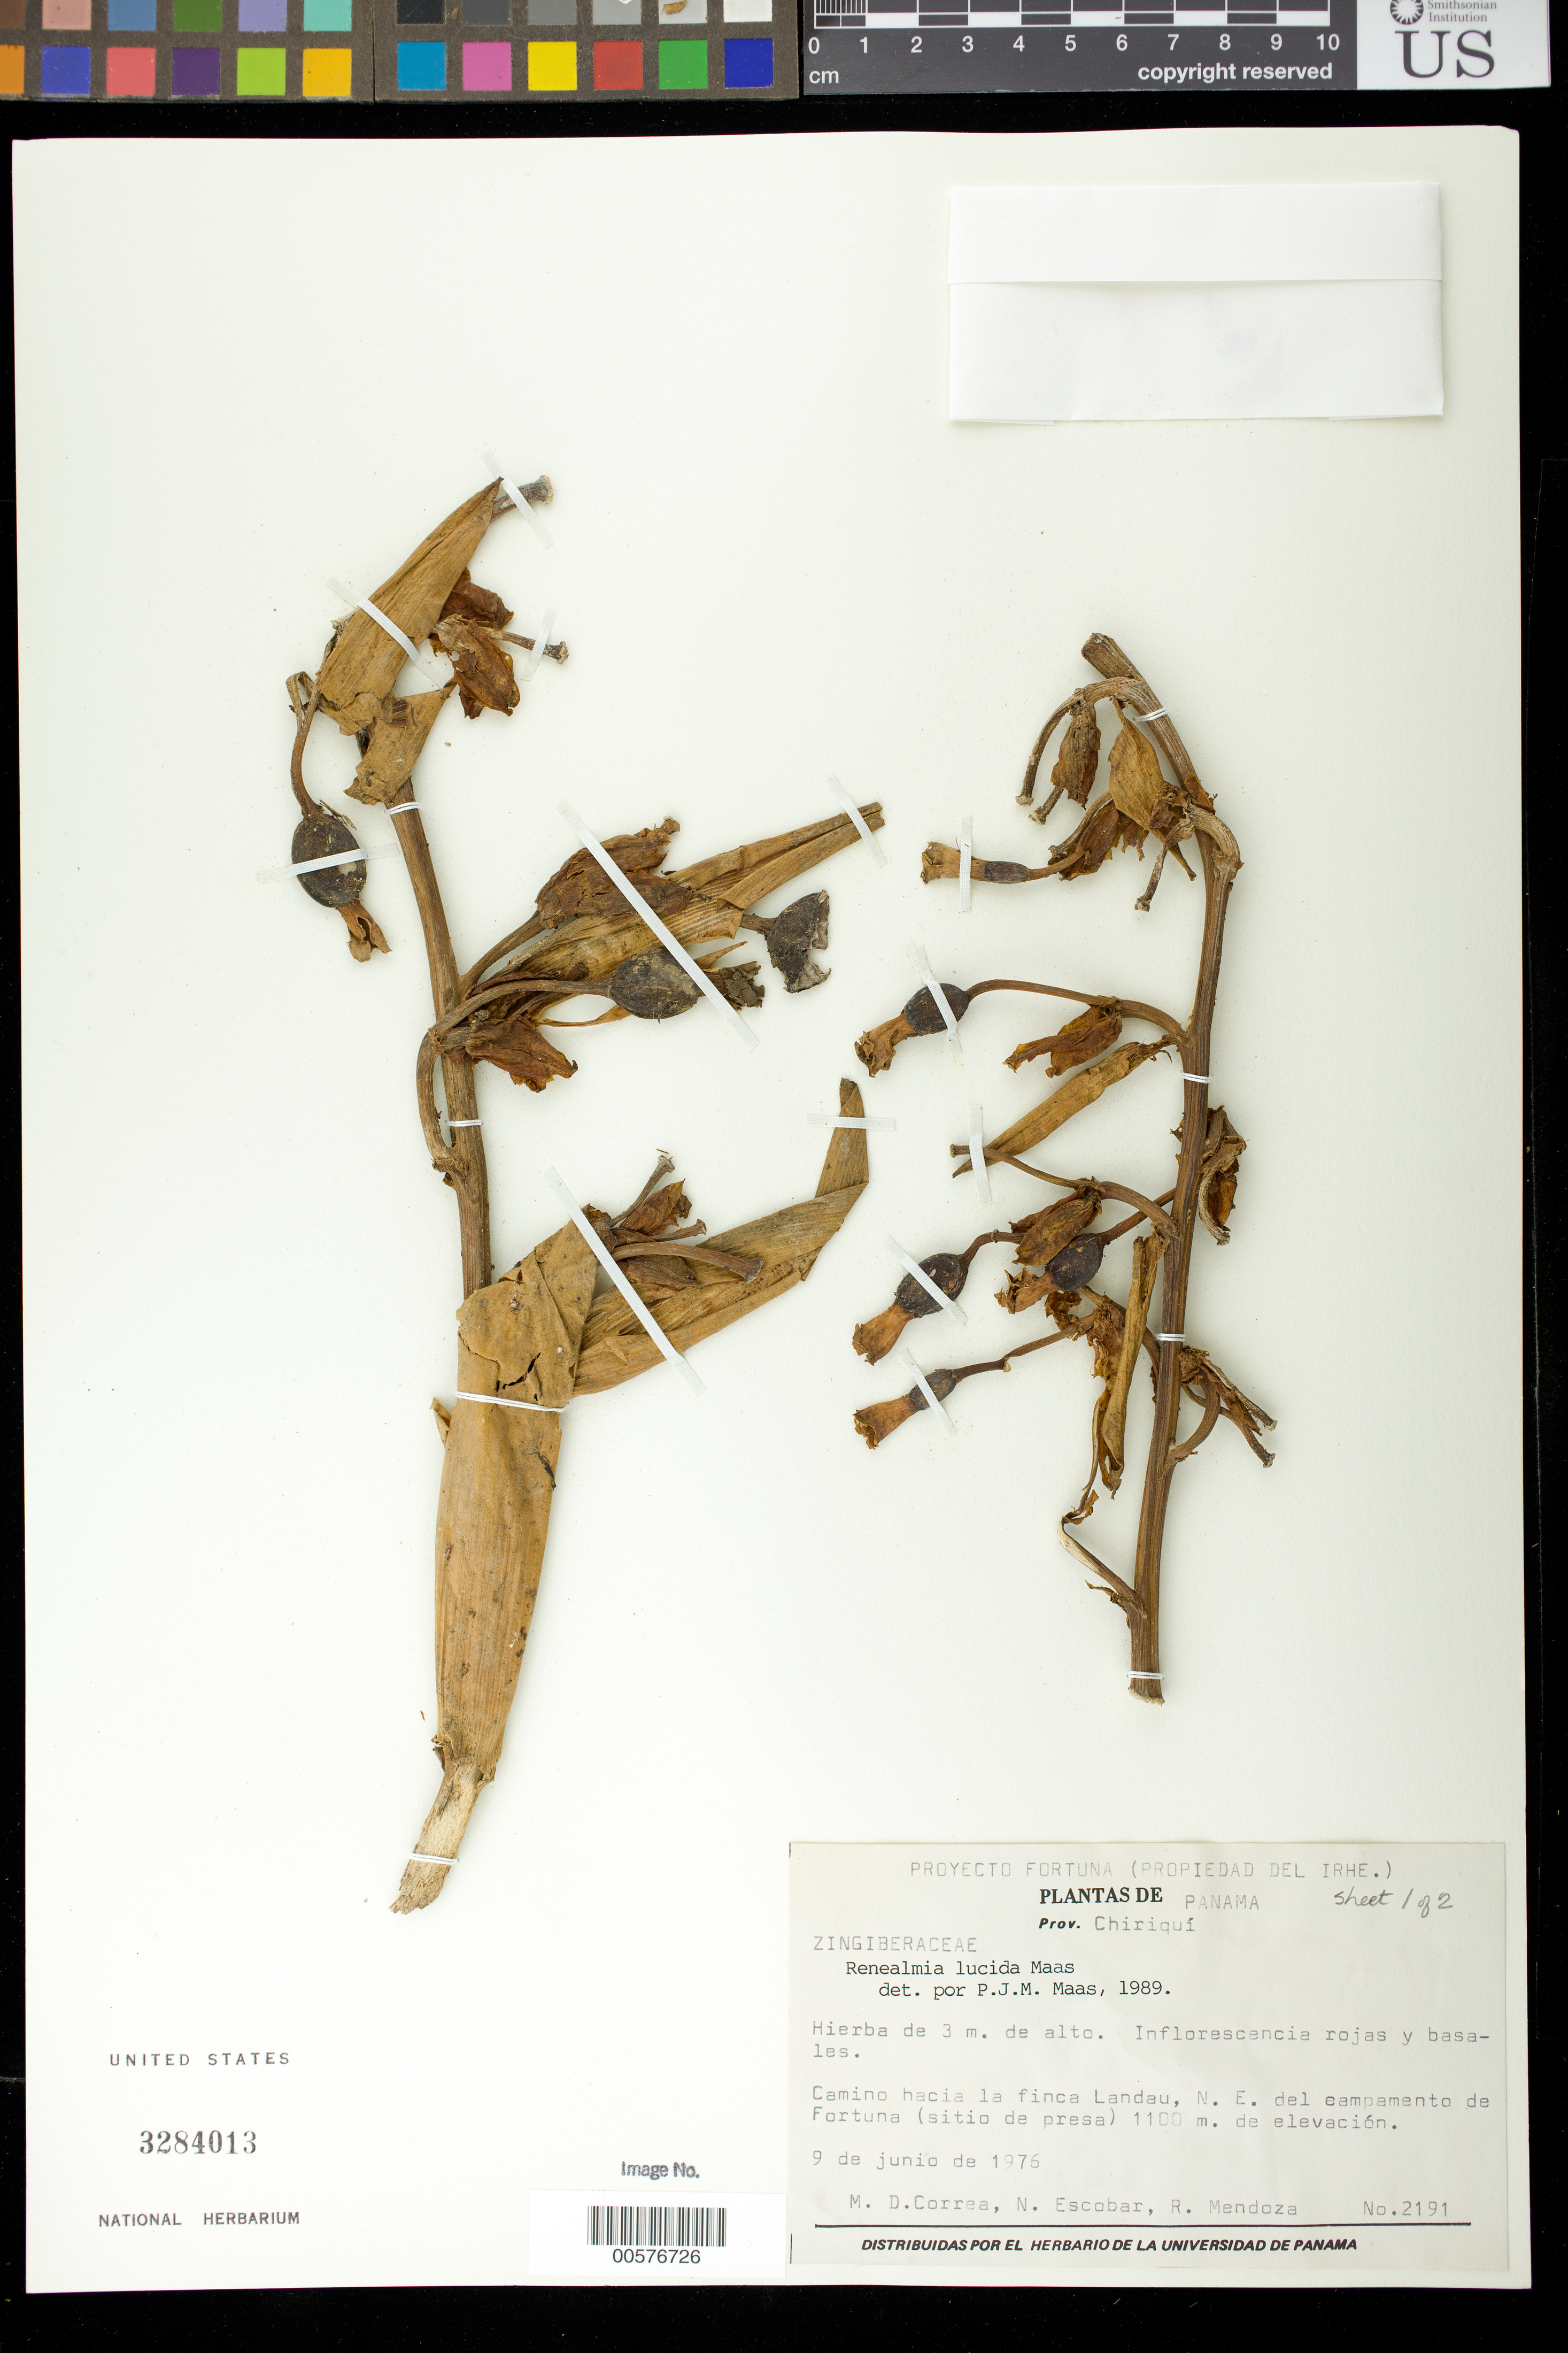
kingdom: Plantae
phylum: Tracheophyta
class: Liliopsida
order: Zingiberales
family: Zingiberaceae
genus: Renealmia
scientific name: Renealmia lucida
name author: Maas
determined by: Maas, Paul J. M.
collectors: M. D. Corrêa-A., N. Escobar & R. Mendoza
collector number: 2191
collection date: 1976-06-09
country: Panama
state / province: Chiriqui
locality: Camino hacia la finca Landau, N.E. del campamento de Fprtuna (sitio de presa)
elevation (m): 1100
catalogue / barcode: US 3284013